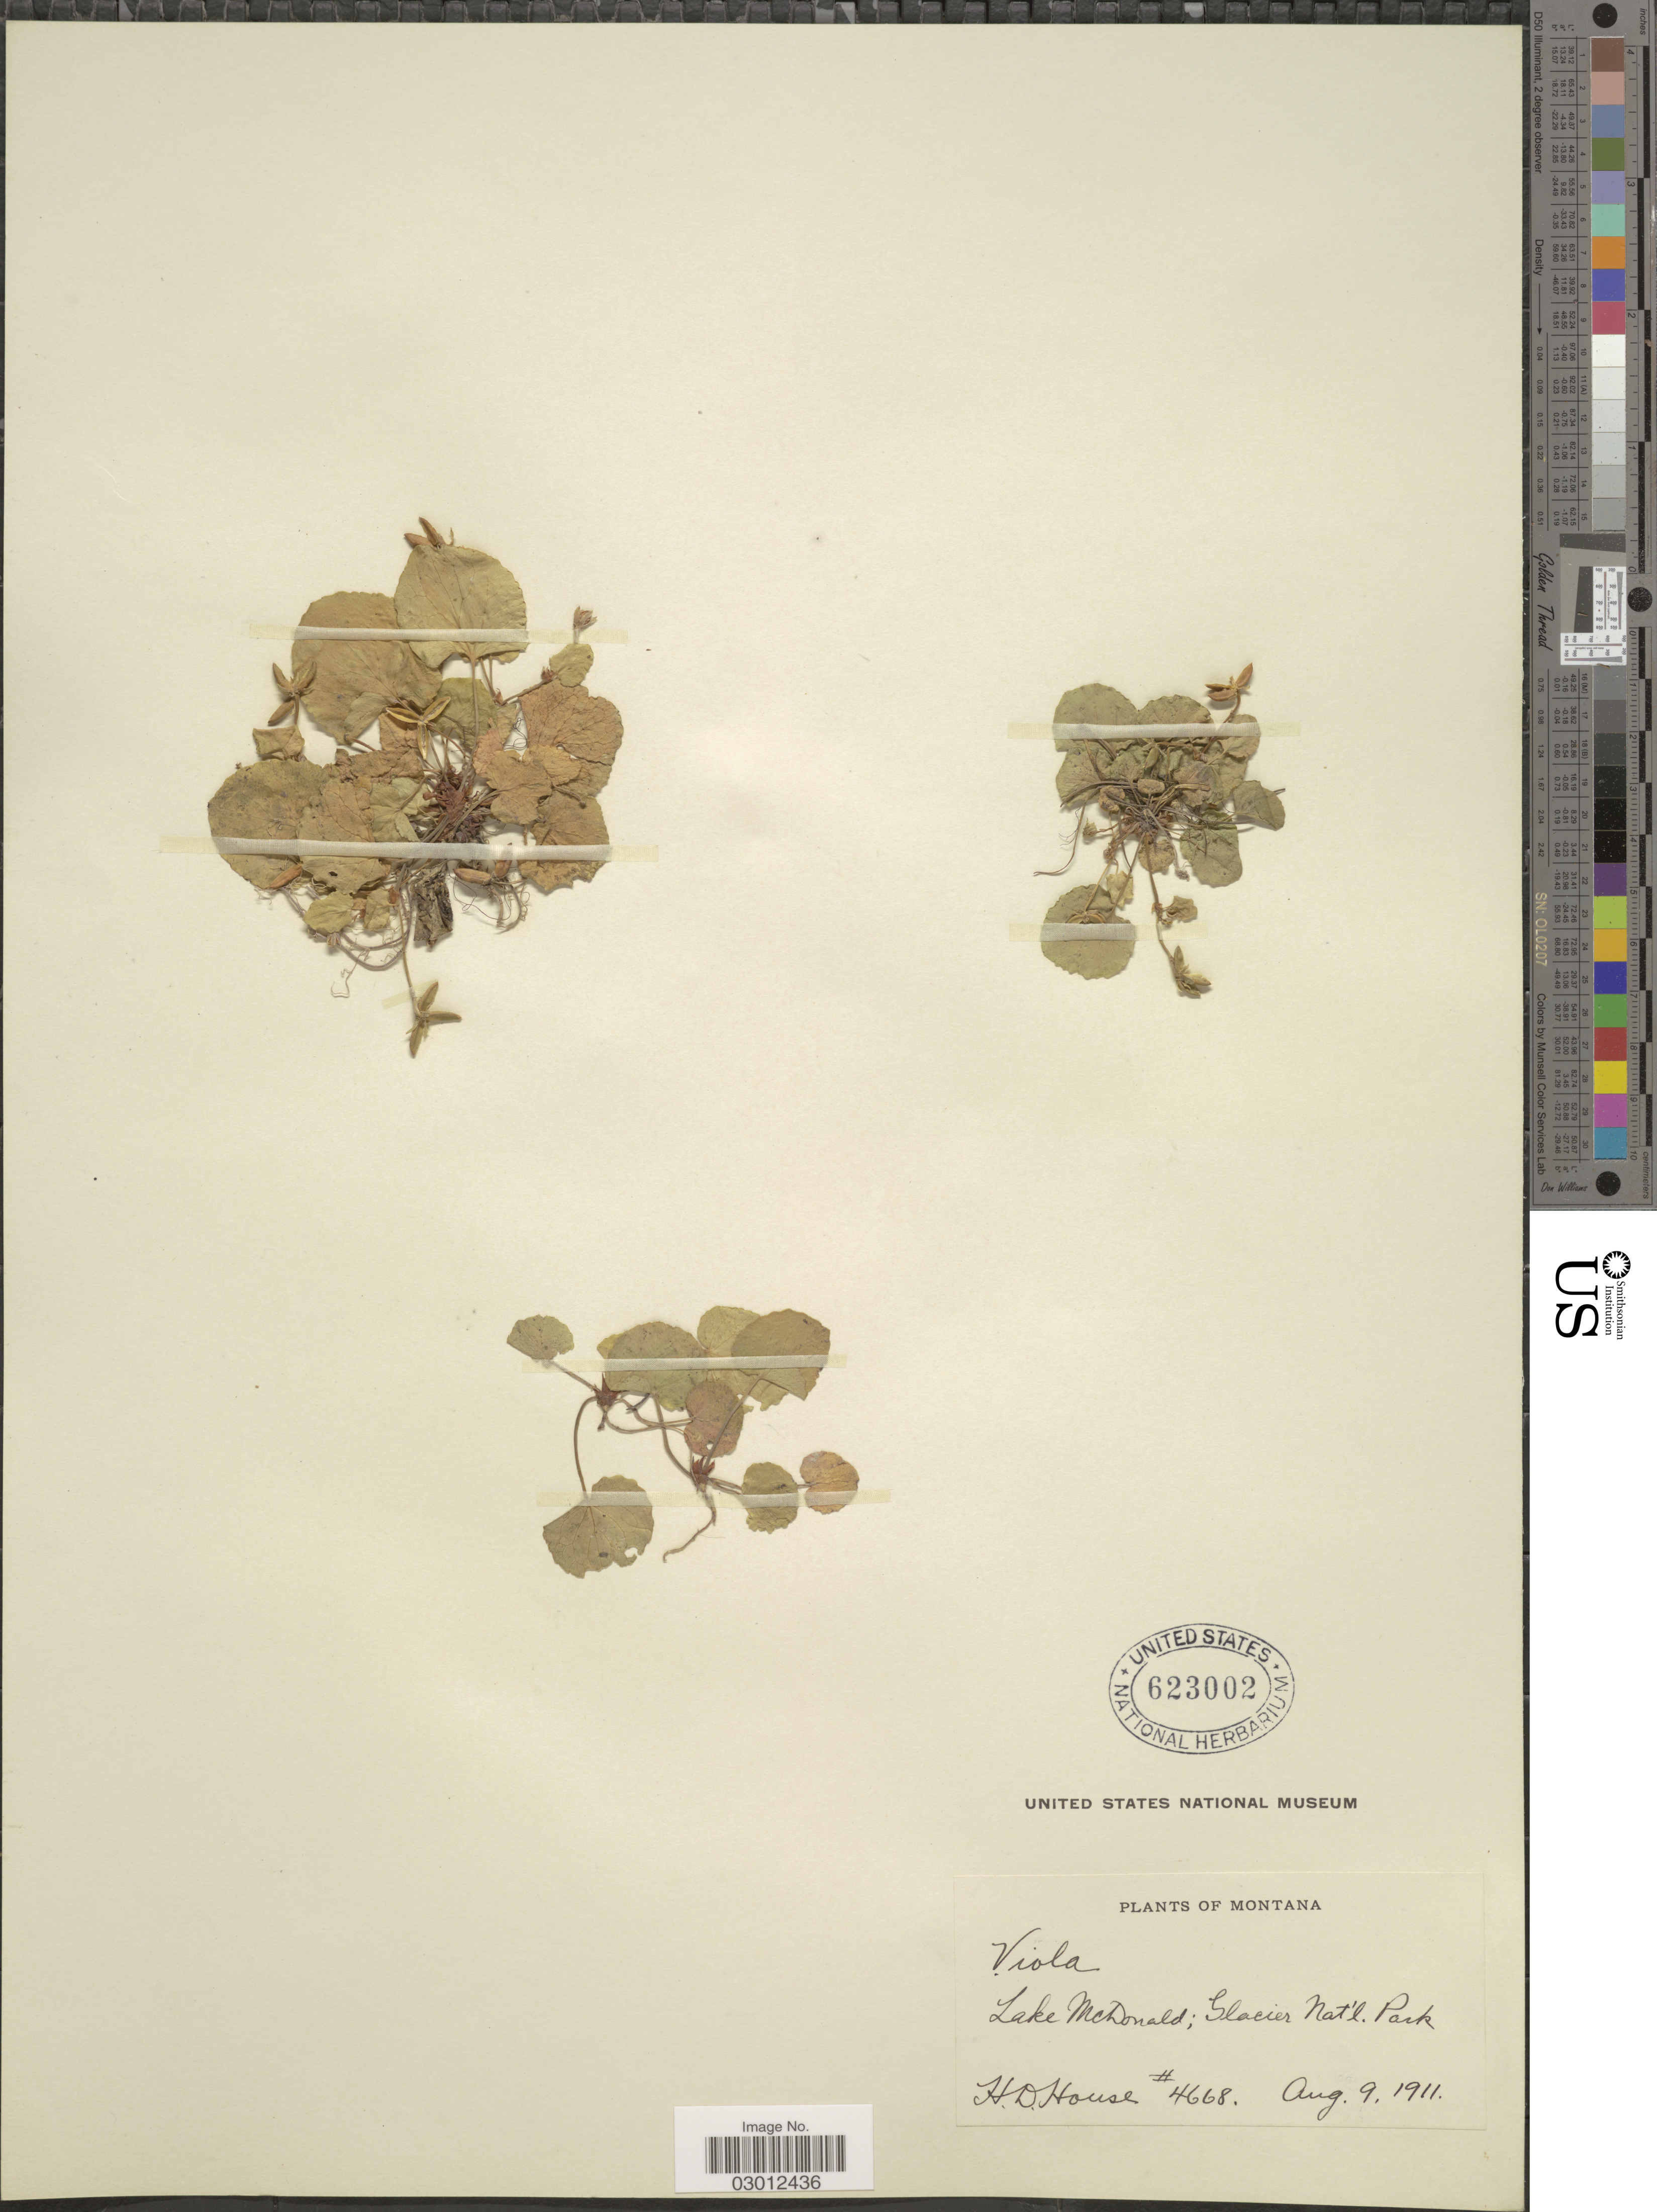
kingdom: Plantae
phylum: Tracheophyta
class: Magnoliopsida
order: Malpighiales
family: Violaceae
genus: Viola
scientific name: Viola orbiculata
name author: Geyer ex Hook.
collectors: H. D. House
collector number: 4668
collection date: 1911-08-09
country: United States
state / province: Montana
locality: Lake McDonald; Glacier Nat'l. Park.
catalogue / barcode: US 623002